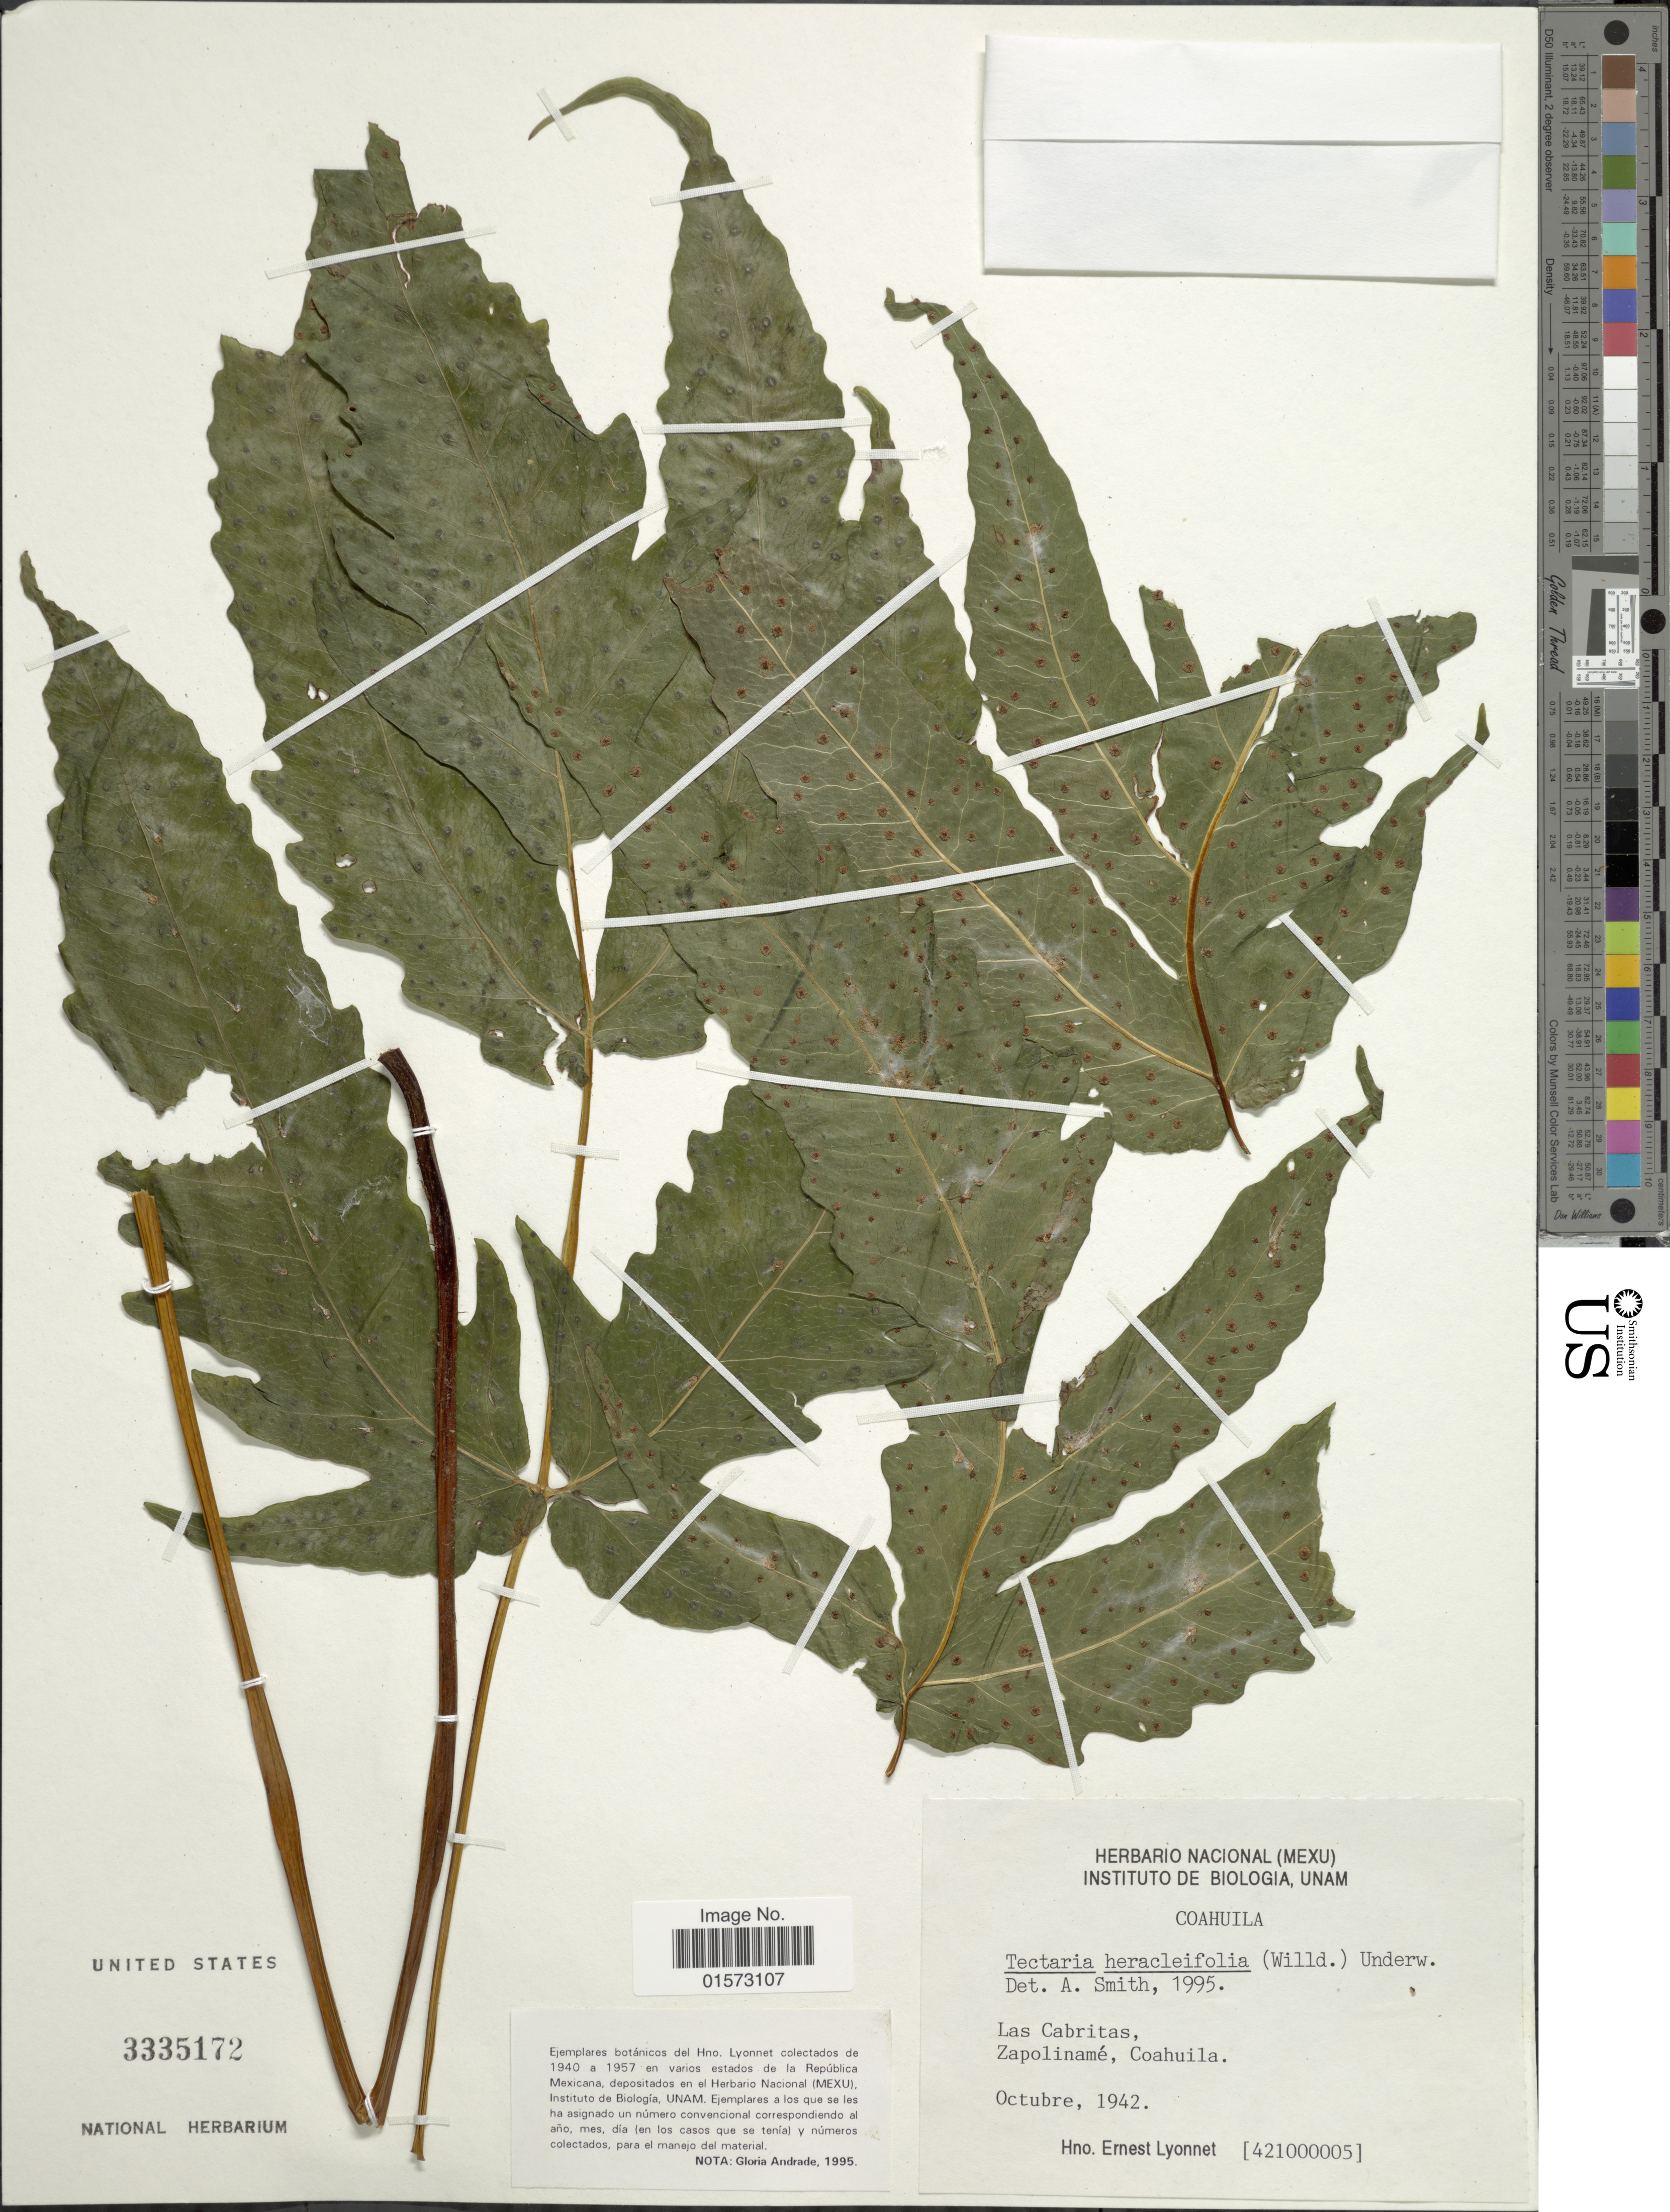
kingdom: Plantae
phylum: Tracheophyta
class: Polypodiopsida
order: Polypodiales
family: Tectariaceae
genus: Tectaria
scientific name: Tectaria heracleifolia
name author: (Willd.) Underw.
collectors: Bro. E. Lyonnet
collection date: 1942-10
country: Mexico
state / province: Coahuila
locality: Las Cabritas, Zapolinamé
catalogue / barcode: US 3335172